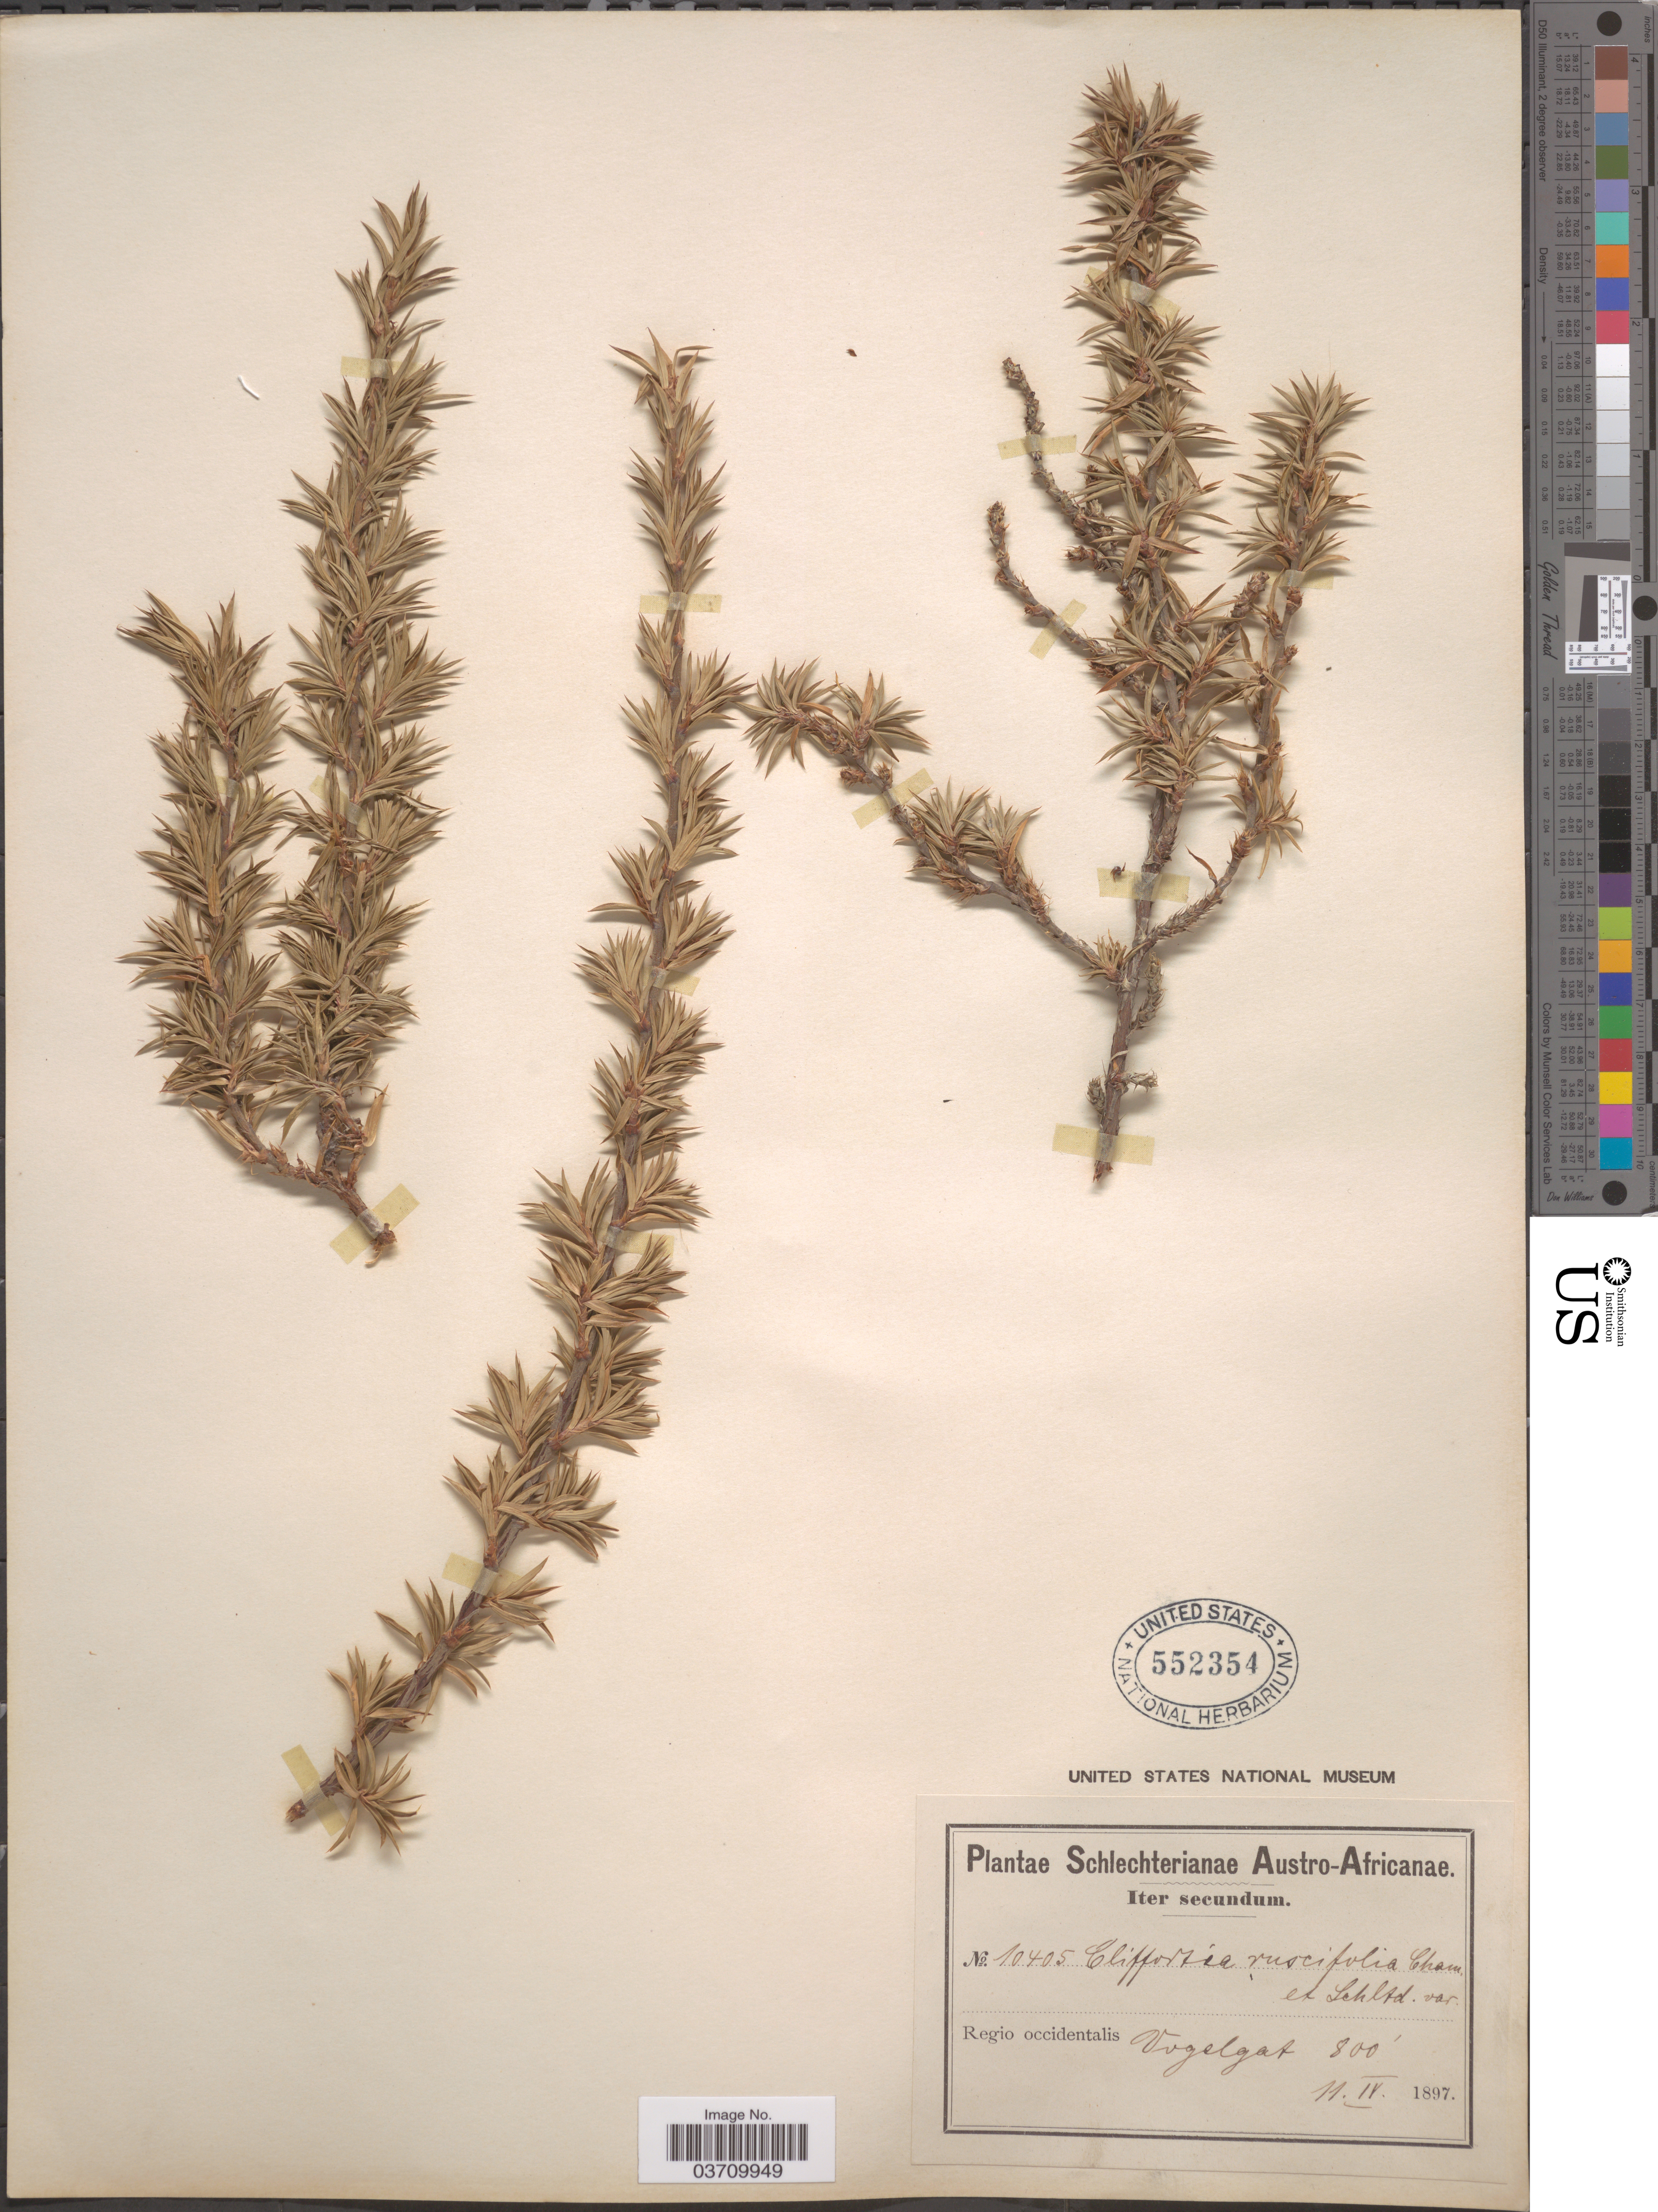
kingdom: Plantae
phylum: Tracheophyta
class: Magnoliopsida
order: Rosales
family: Rosaceae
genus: Cliffortia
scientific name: Cliffortia ruscifolia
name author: L.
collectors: Schlechter, --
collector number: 10405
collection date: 1897-04-11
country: South Africa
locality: Austro-Africanae. Regio occidentalis. Vogelgat.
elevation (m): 244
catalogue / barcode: US 552354